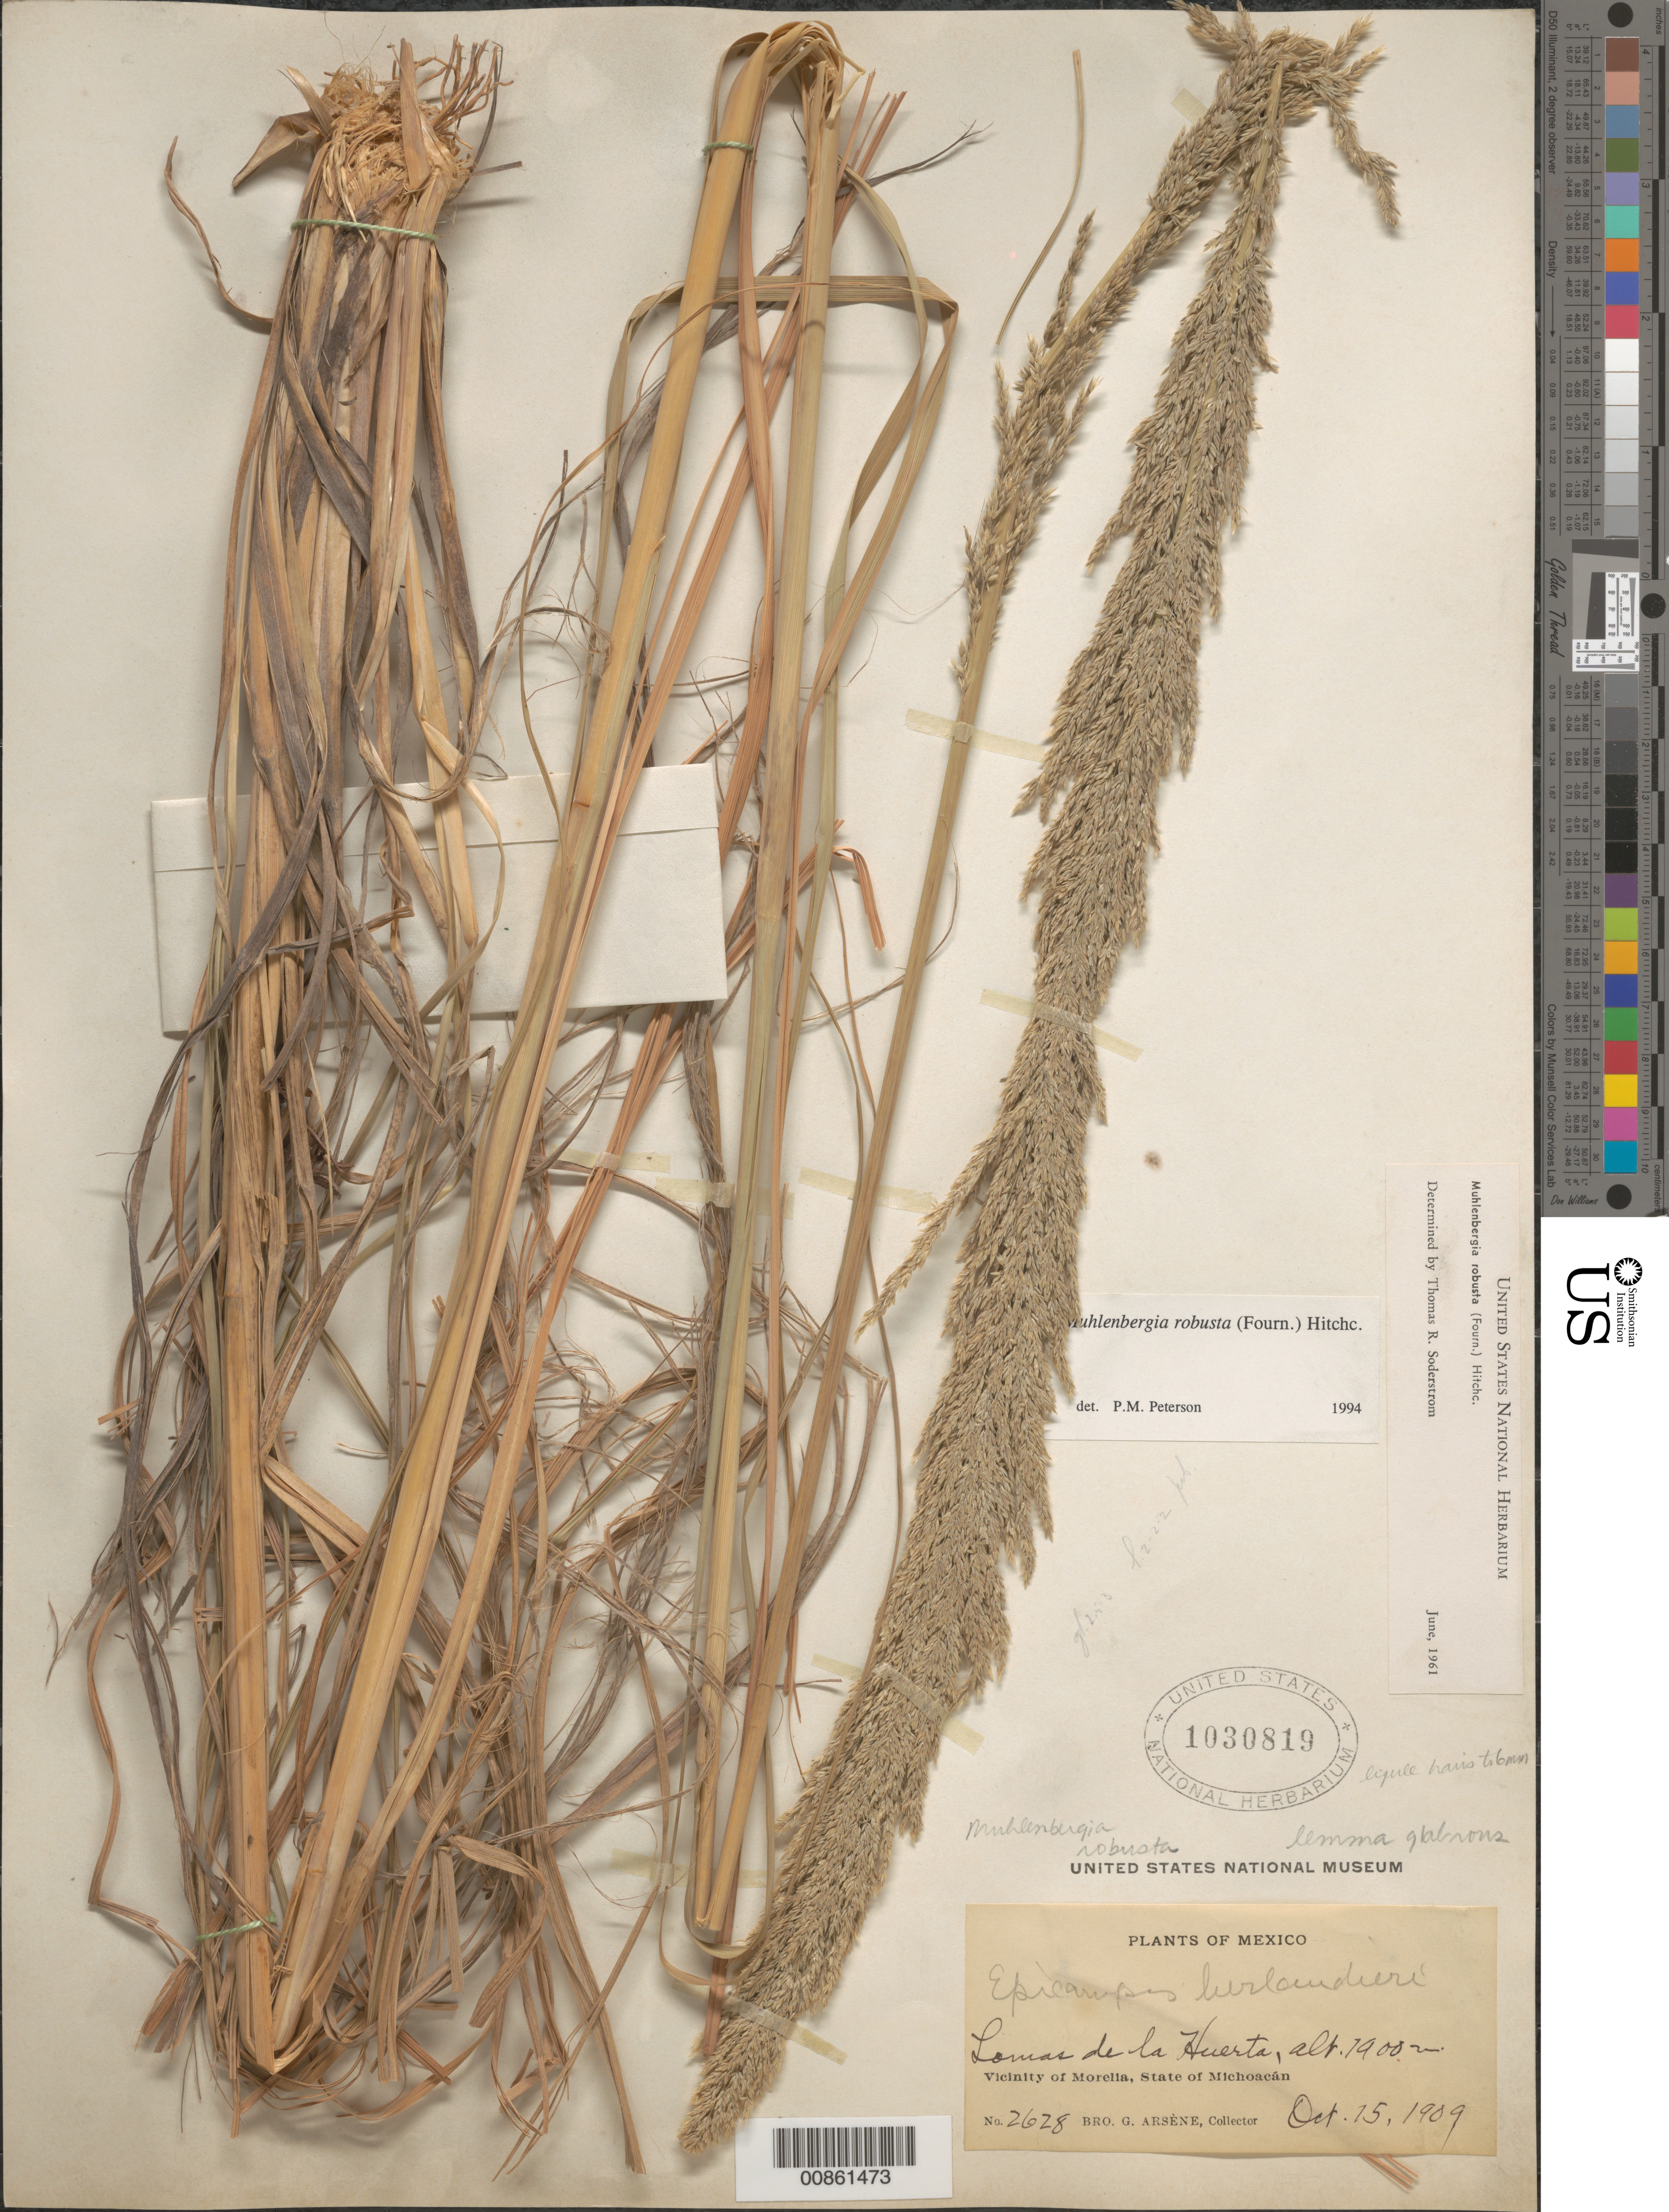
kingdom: Plantae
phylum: Tracheophyta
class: Liliopsida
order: Poales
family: Poaceae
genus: Muhlenbergia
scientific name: Muhlenbergia robusta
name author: (E. Fourn.) Hitchc.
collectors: Bro. G. Arsène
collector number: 2628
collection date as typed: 15 Oct 1909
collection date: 1909-10-15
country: Mexico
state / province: Michoacán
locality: Lomas de La Huerta, vicinity of Morelia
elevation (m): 1900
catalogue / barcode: US 1030819